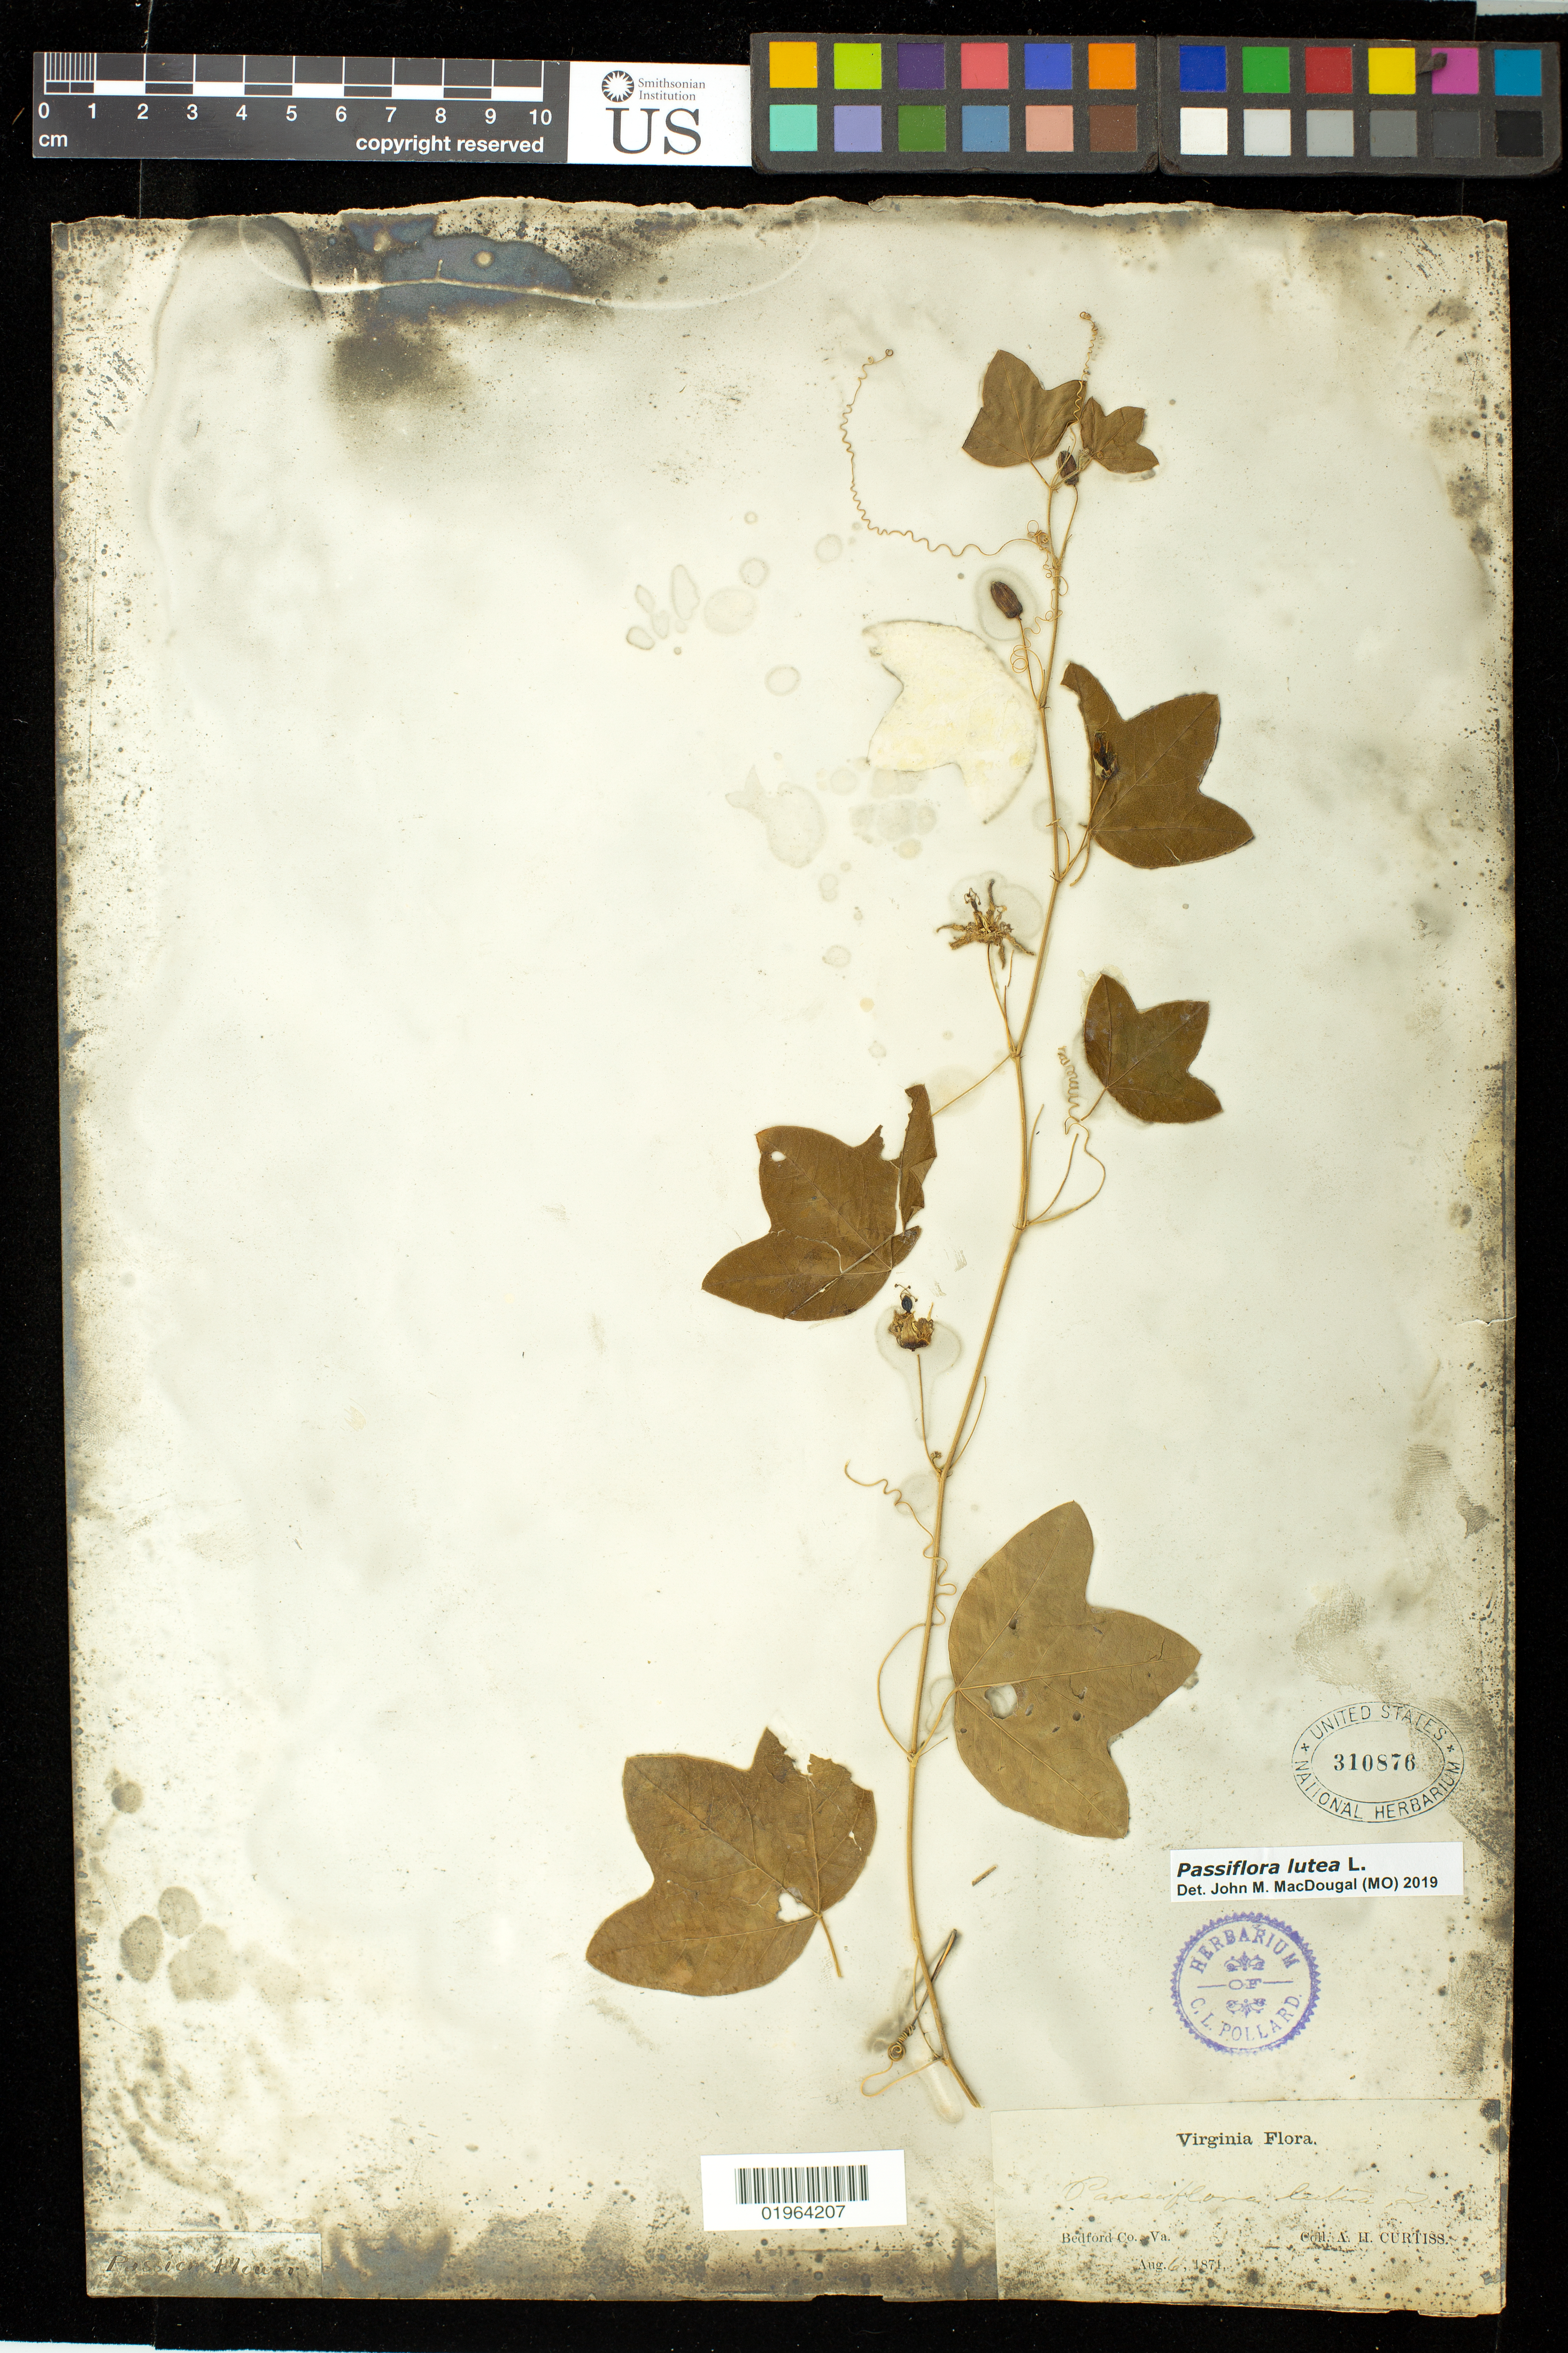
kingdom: Plantae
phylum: Tracheophyta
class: Magnoliopsida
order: Malpighiales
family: Passifloraceae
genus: Passiflora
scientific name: Passiflora lutea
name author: L.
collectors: A. H. Curtiss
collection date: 1871-08-30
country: United States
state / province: Virginia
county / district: Bedford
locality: Bedford Co.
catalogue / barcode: US 310876